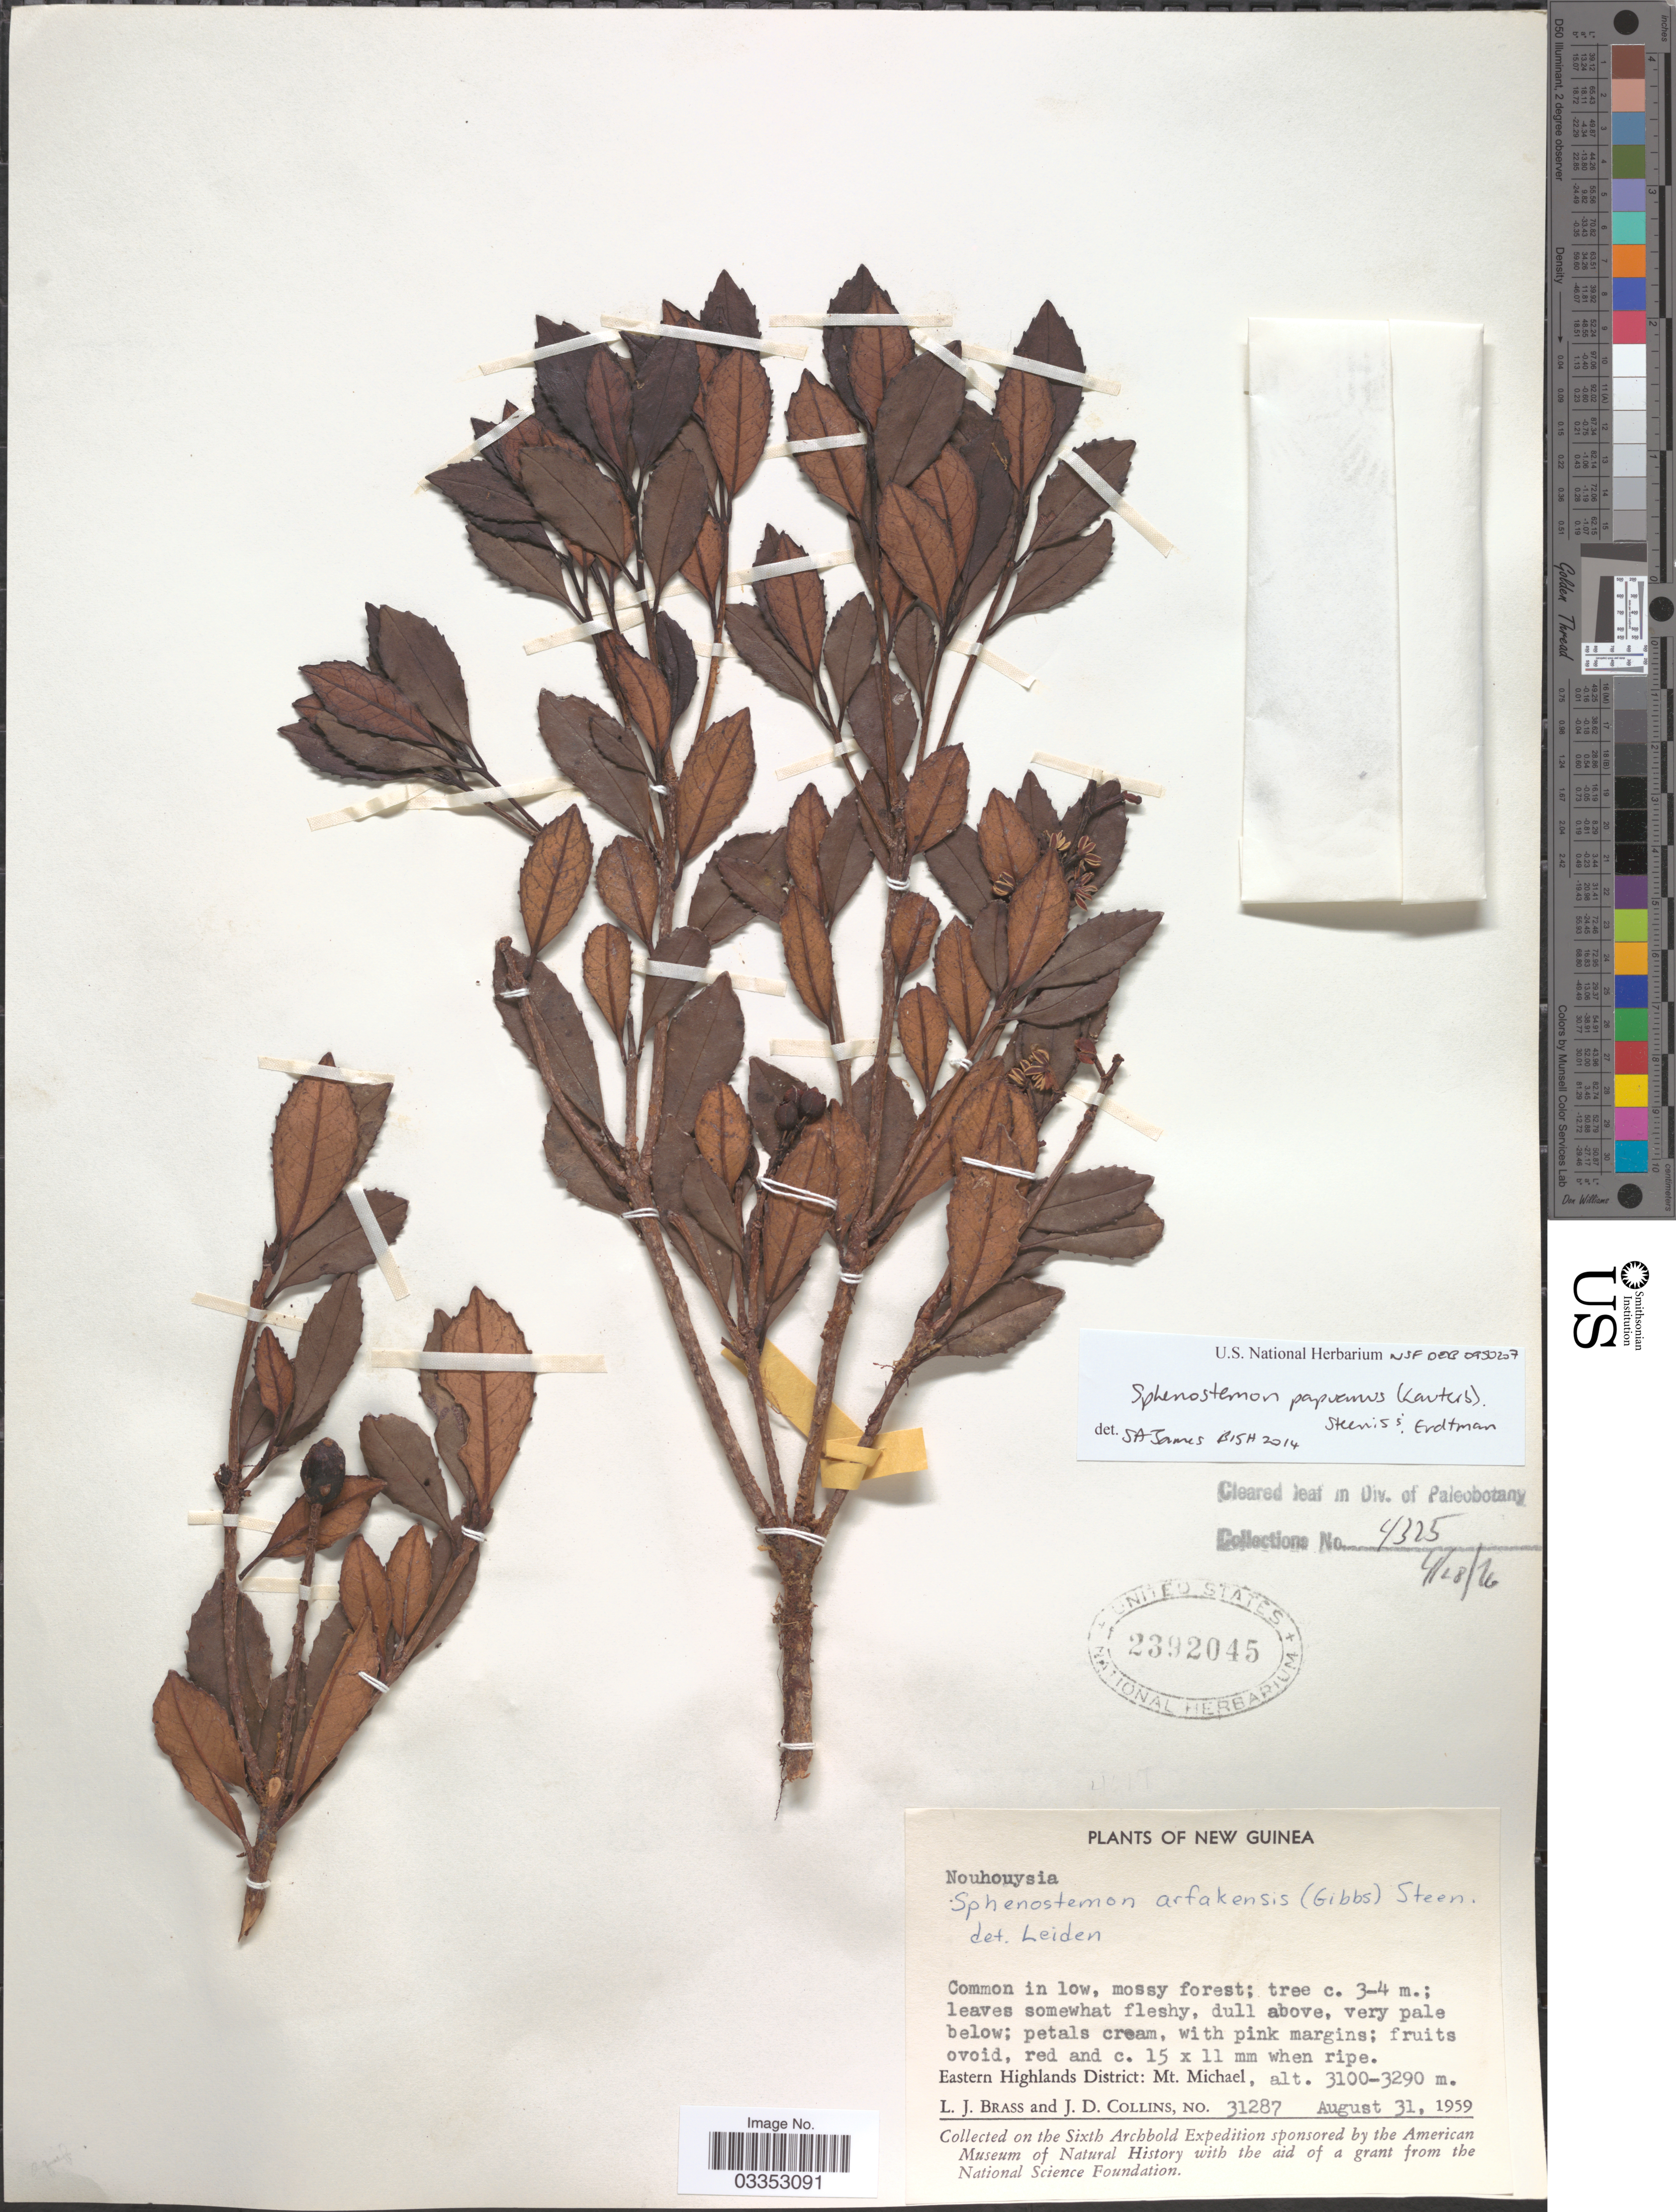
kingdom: Plantae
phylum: Tracheophyta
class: Magnoliopsida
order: Paracryphiales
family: Paracryphiaceae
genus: Sphenostemon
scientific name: Sphenostemon papuanus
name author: (Lauterb.) Steenis & Erdtm.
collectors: L. J. Brass & J. Collins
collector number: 31287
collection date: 1959-08-31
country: Papua New Guinea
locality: New Guinea. Eastern Highlands District: Mt. Michael.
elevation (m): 3100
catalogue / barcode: US 2392045